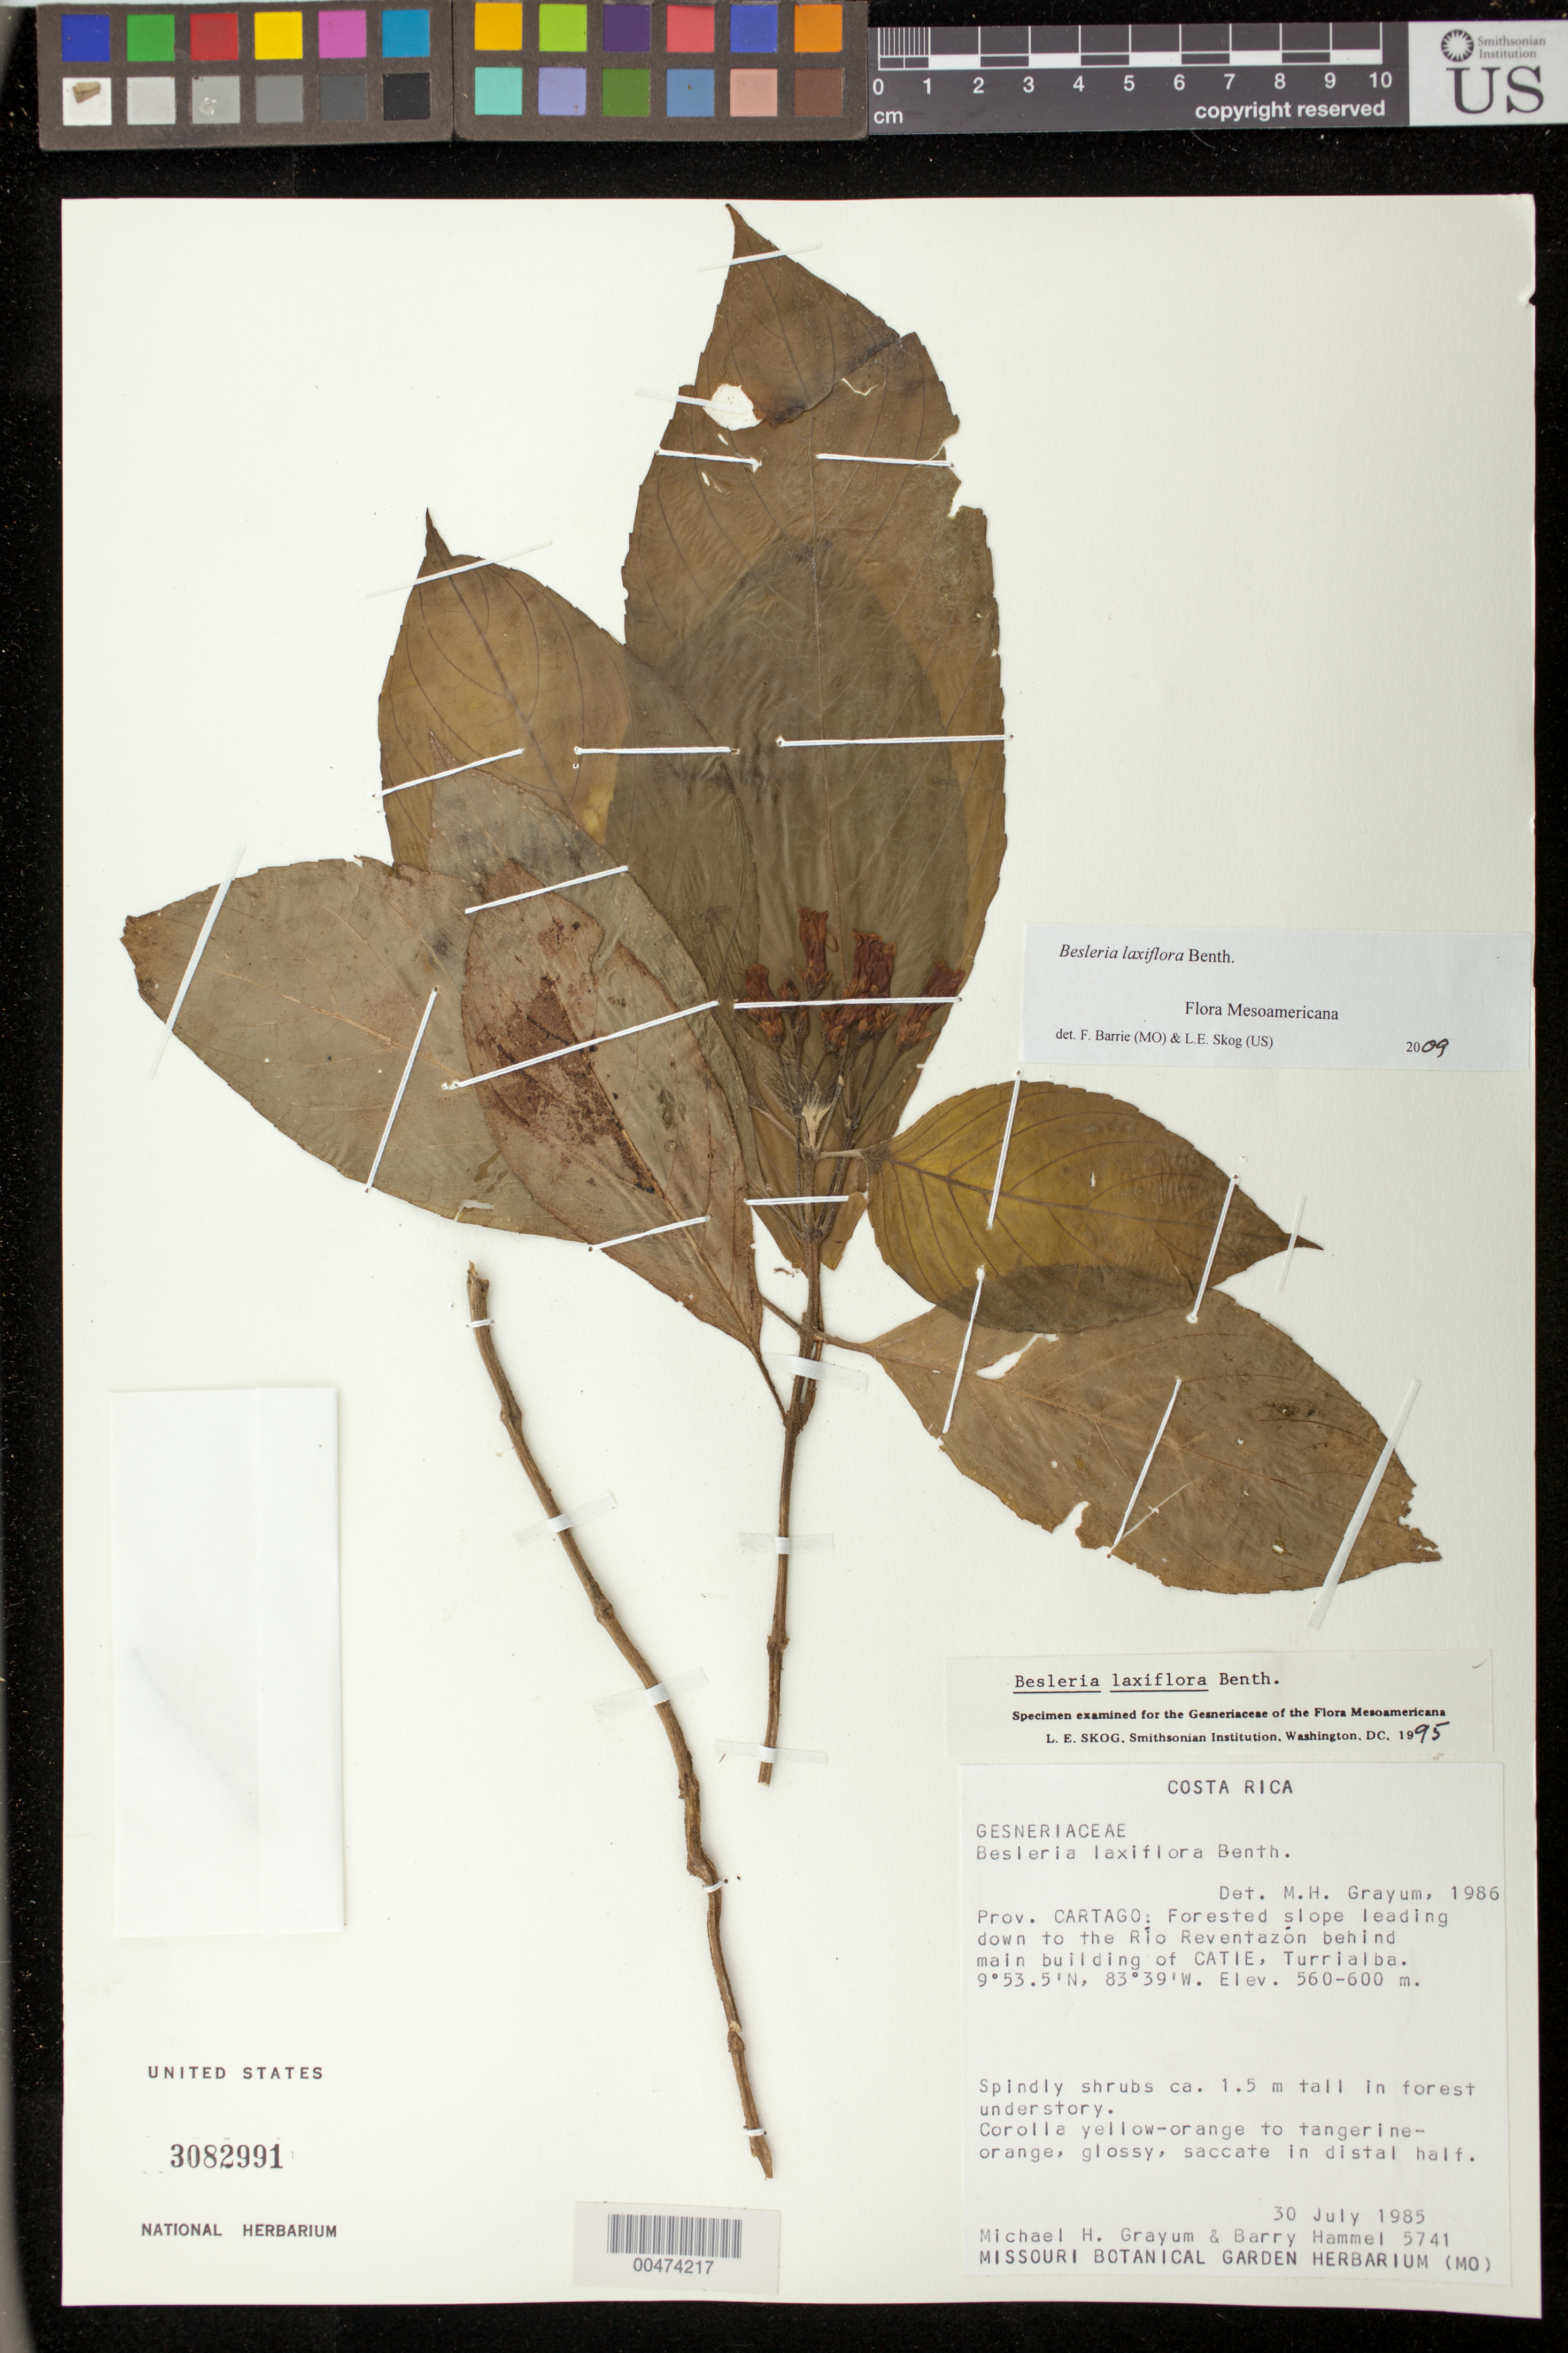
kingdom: Plantae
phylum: Tracheophyta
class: Magnoliopsida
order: Lamiales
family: Gesneriaceae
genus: Besleria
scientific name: Besleria laxiflora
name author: Benth.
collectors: M. H. Grayum & B. Hammel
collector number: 5741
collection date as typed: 30 Jul 1985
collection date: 1985-07-30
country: Costa Rica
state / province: Cartago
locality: Rio Reventazon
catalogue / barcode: US 3082991